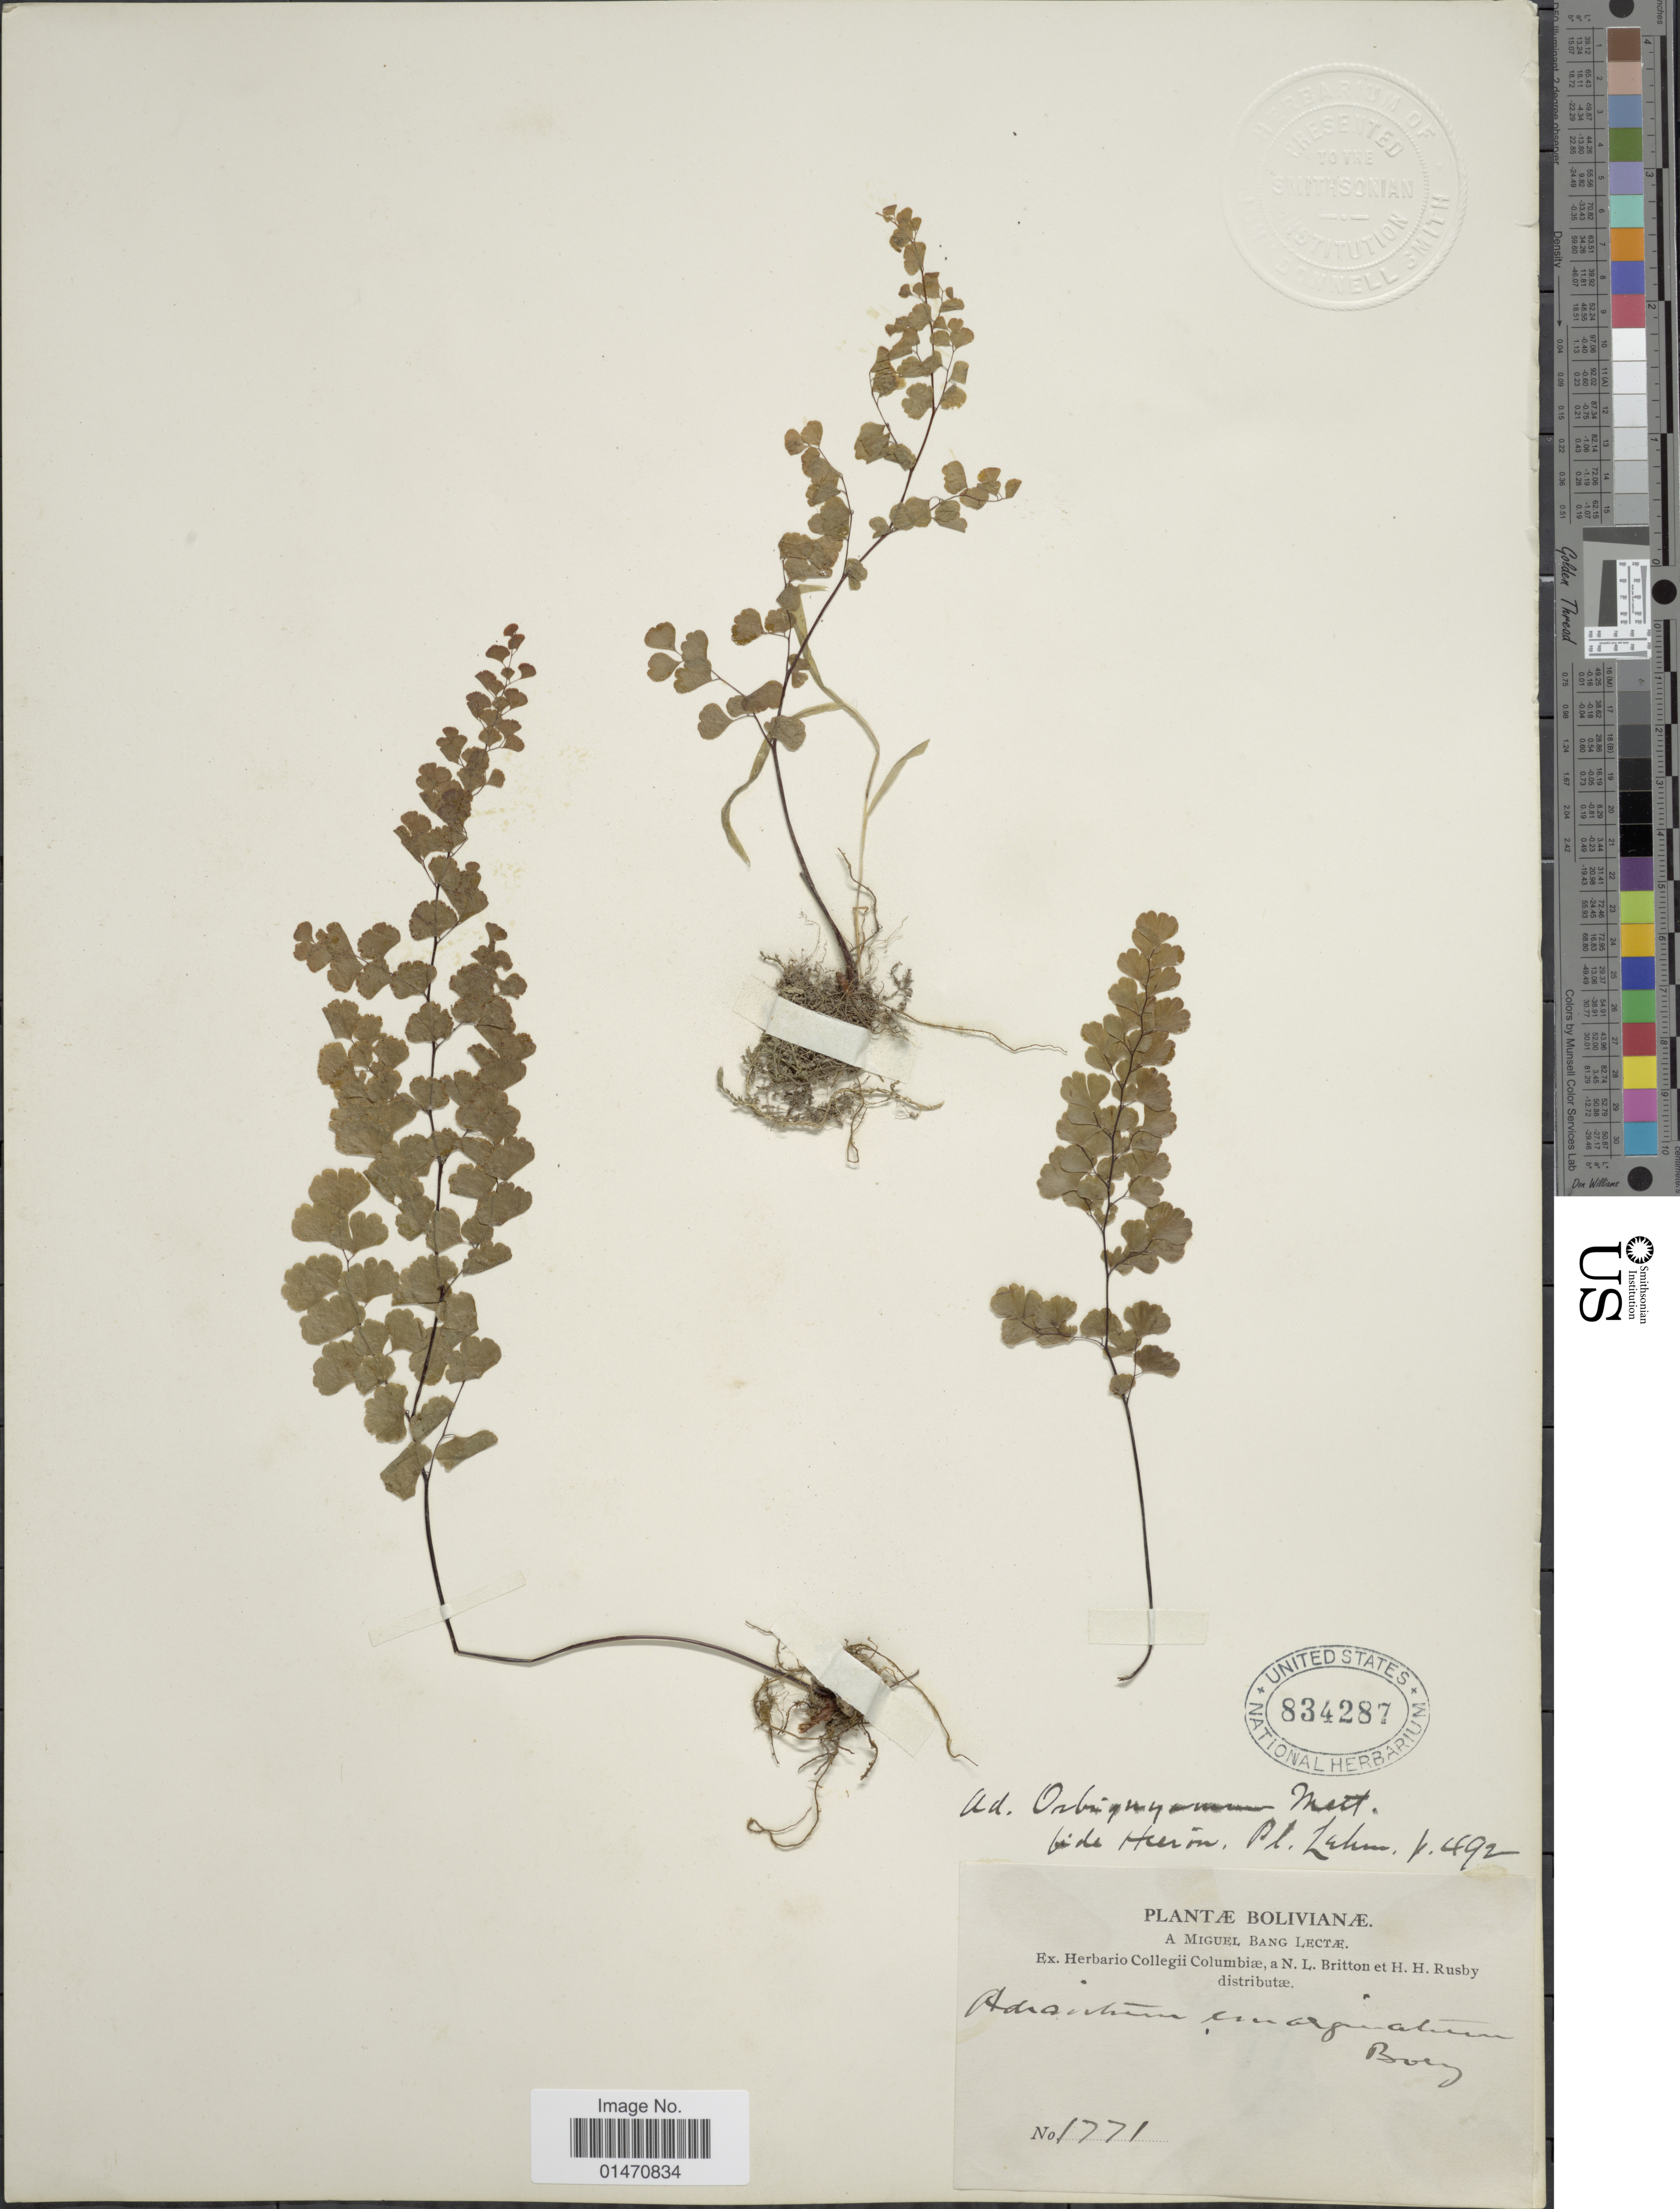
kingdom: Plantae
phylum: Tracheophyta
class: Polypodiopsida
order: Polypodiales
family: Pteridaceae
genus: Adiantum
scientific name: Adiantum orbignyanum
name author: Kuhn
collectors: M. Bang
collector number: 1771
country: Bolivia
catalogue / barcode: US 834287